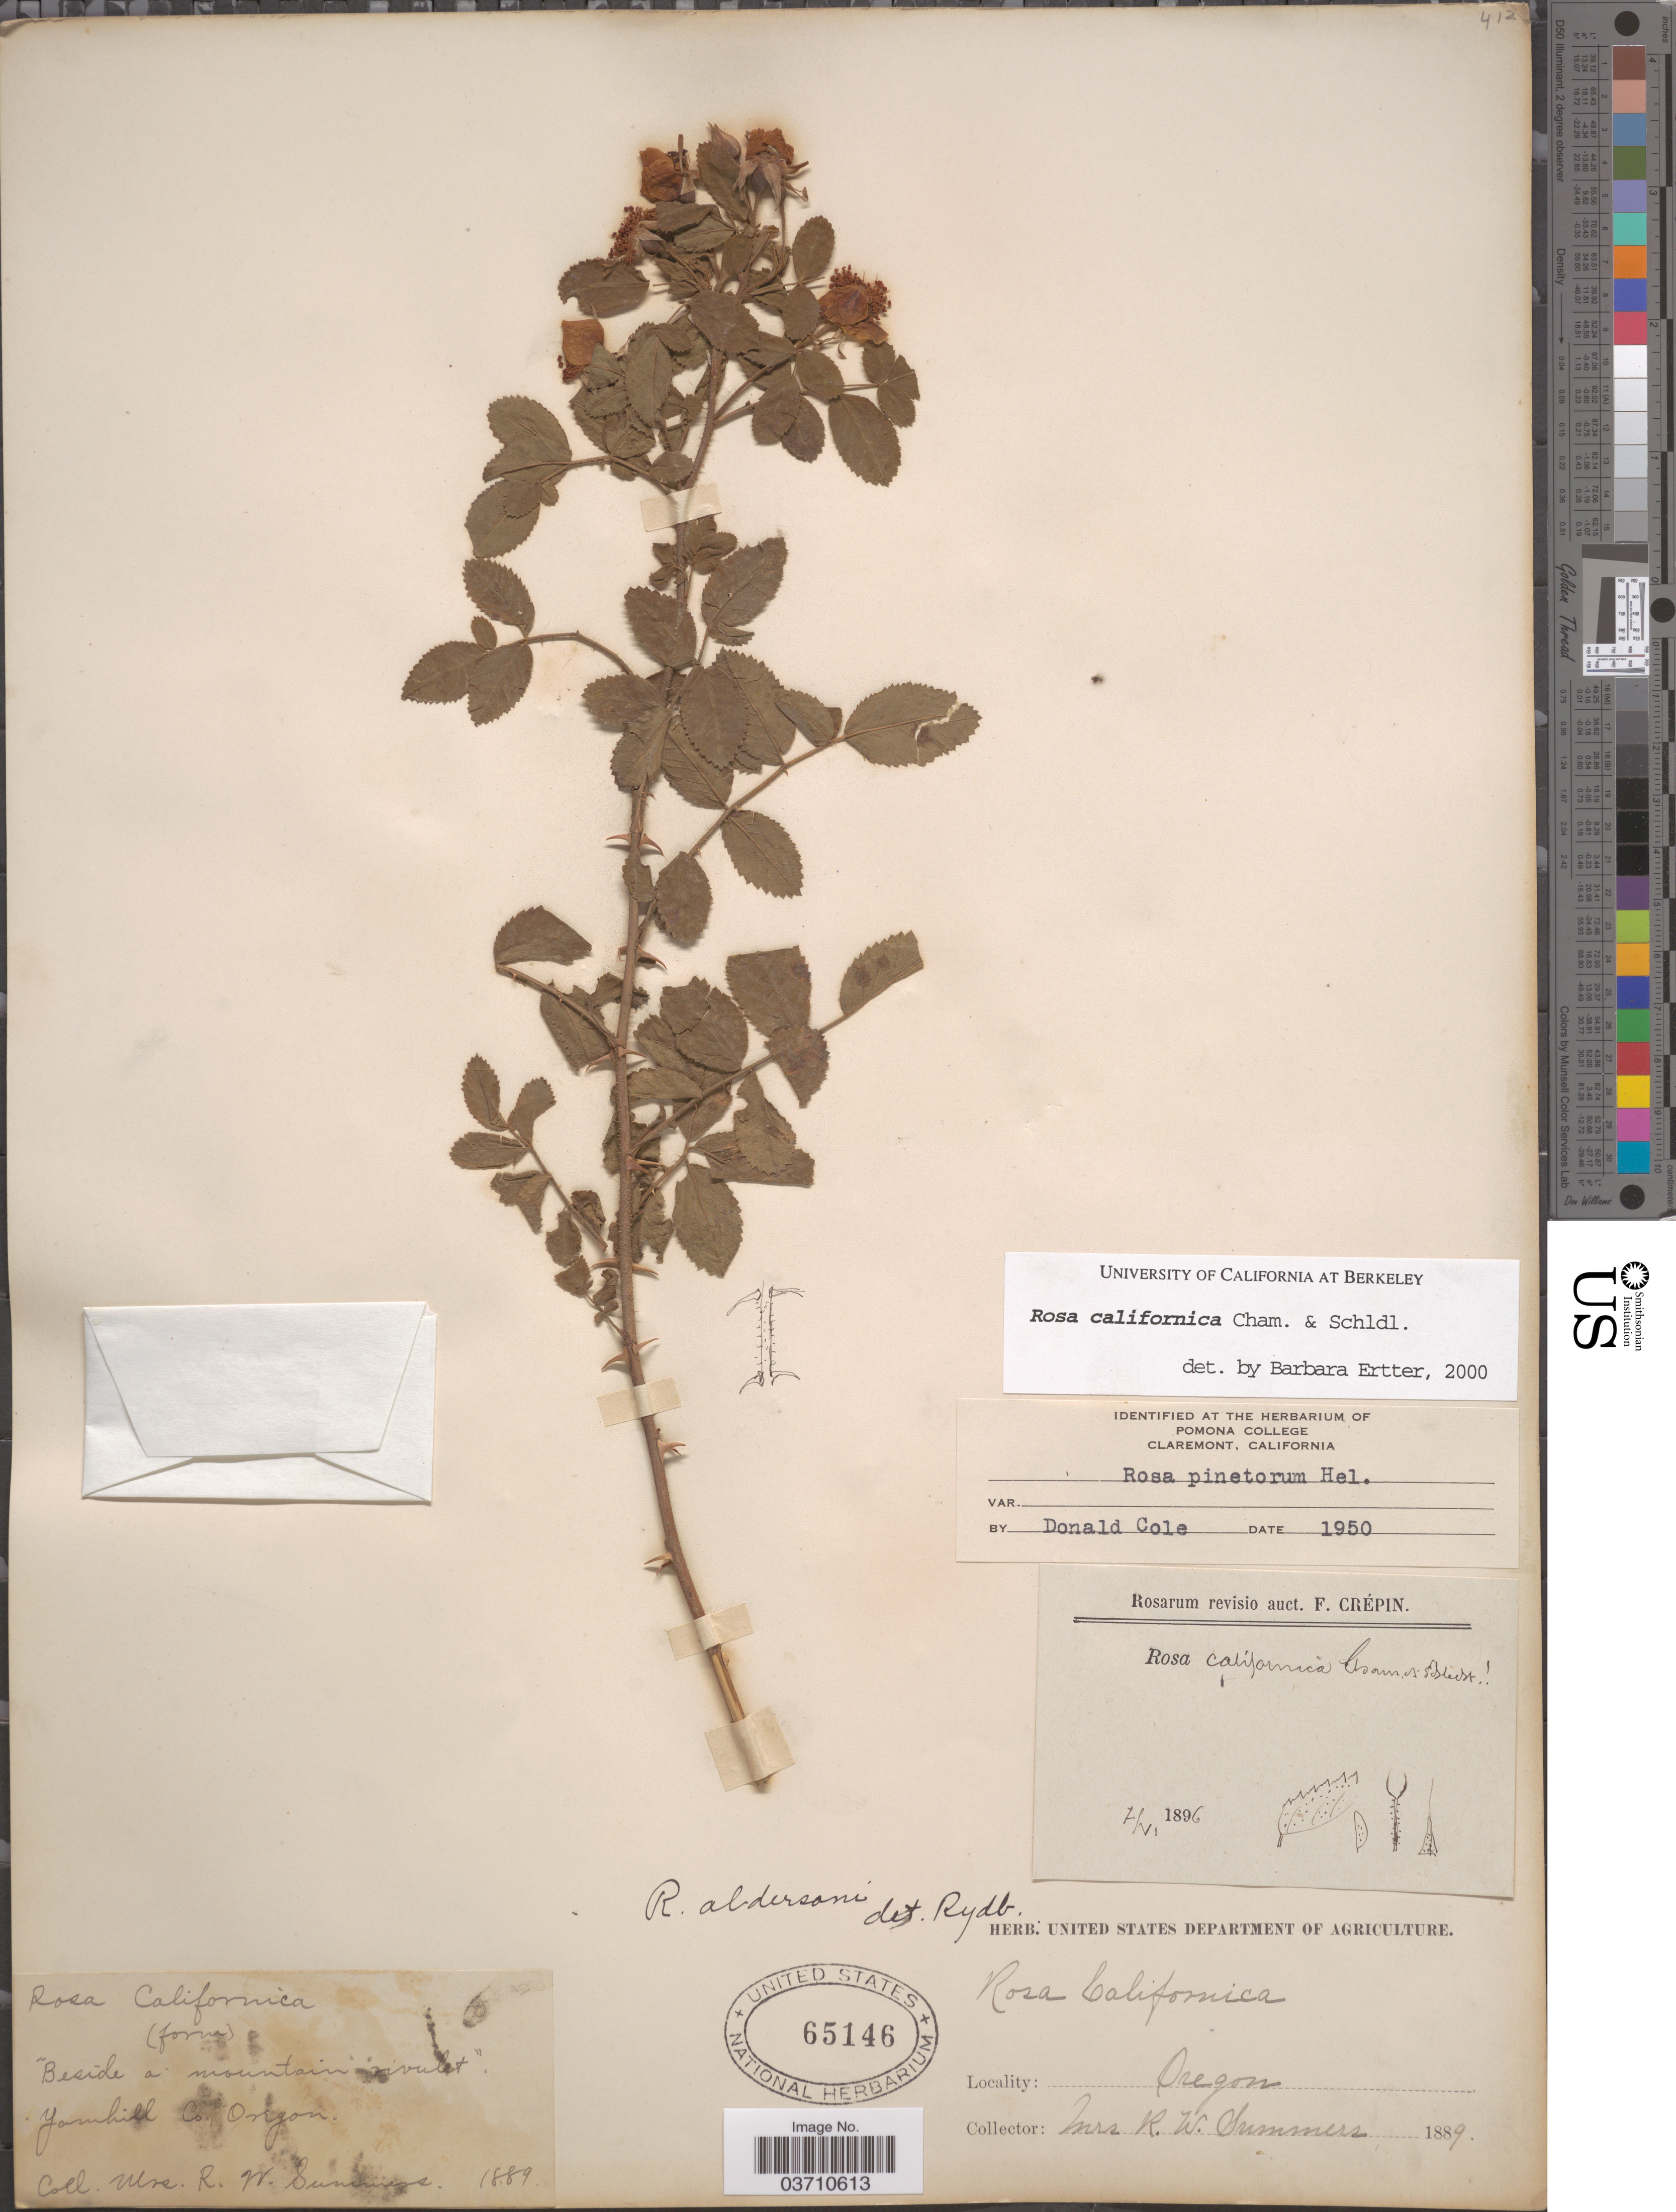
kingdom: Plantae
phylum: Tracheophyta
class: Magnoliopsida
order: Rosales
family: Rosaceae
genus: Rosa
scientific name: Rosa californica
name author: Cham. & Schltdl.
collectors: R. Summers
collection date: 1889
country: United States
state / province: Oregon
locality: Beside a mountain rivulet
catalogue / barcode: US 65146